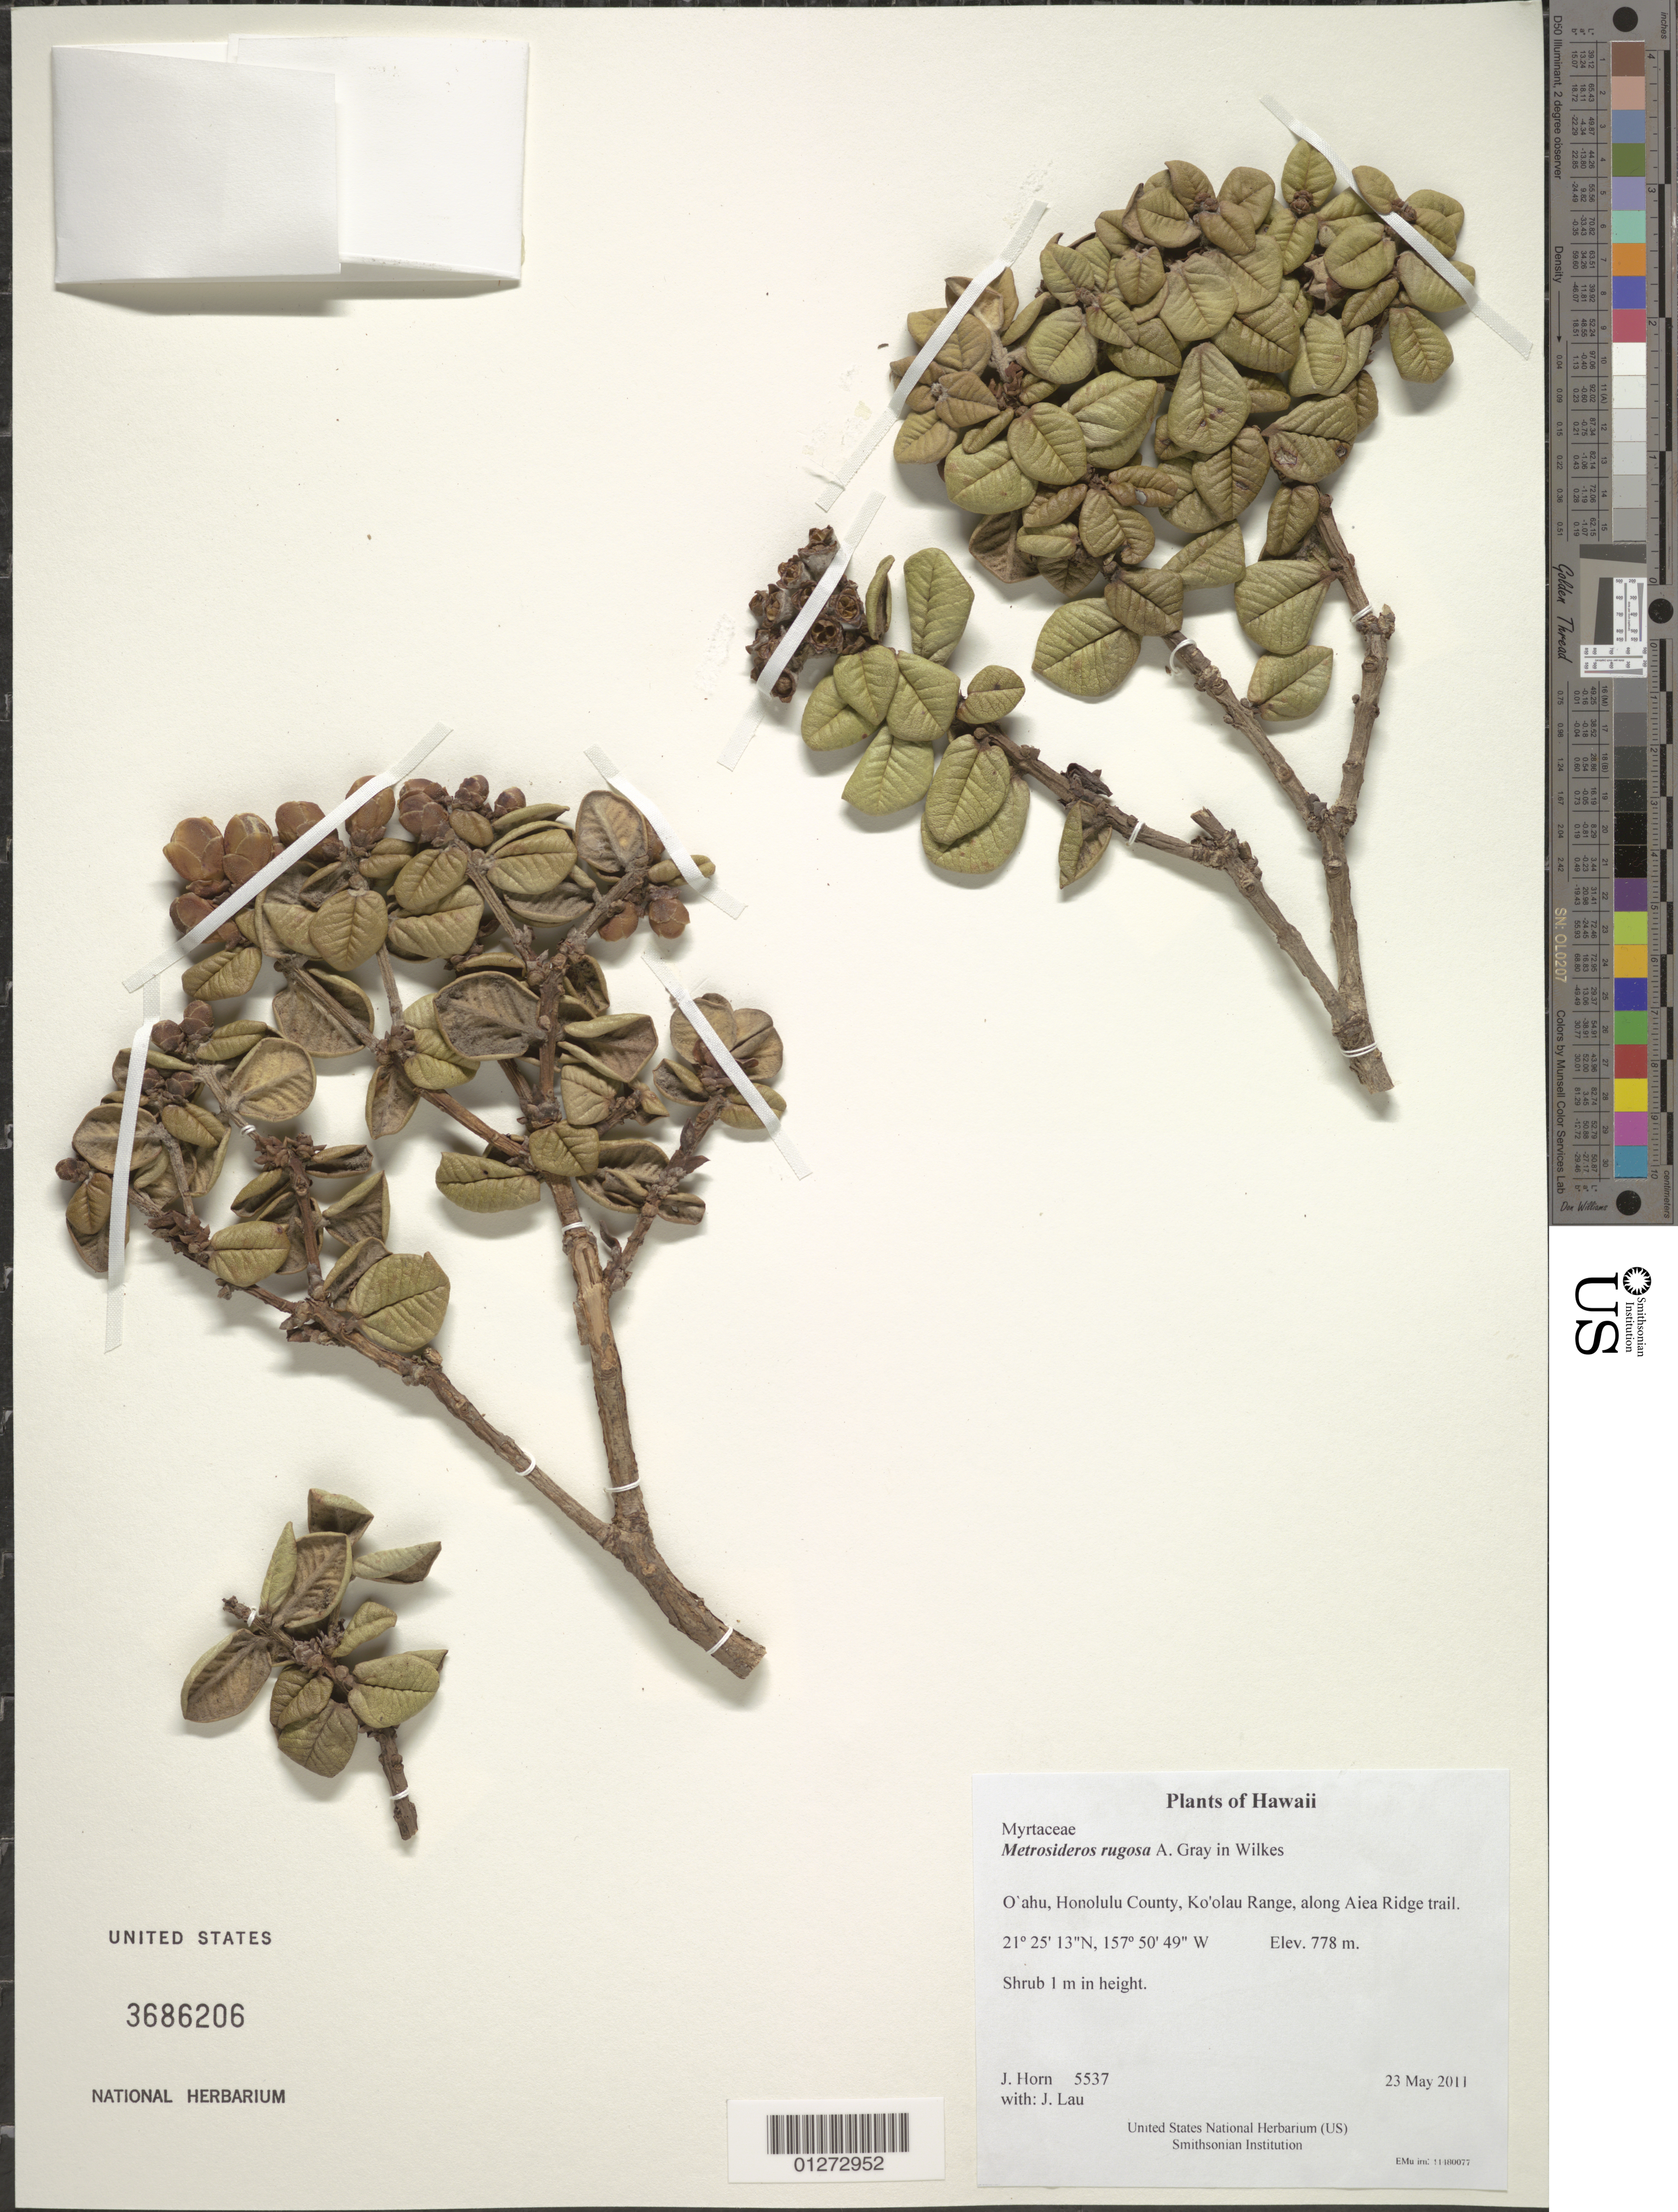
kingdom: Plantae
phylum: Tracheophyta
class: Magnoliopsida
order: Myrtales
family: Myrtaceae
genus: Metrosideros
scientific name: Metrosideros rugosa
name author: A. Gray in Wilkes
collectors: J. Horn & J. Lau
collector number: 5537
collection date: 2011-05-23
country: United States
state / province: Hawaii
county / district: Honolulu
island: Oahu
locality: Ko'olau Range, along Aiea Ridge trail.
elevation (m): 778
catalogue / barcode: US 3686206